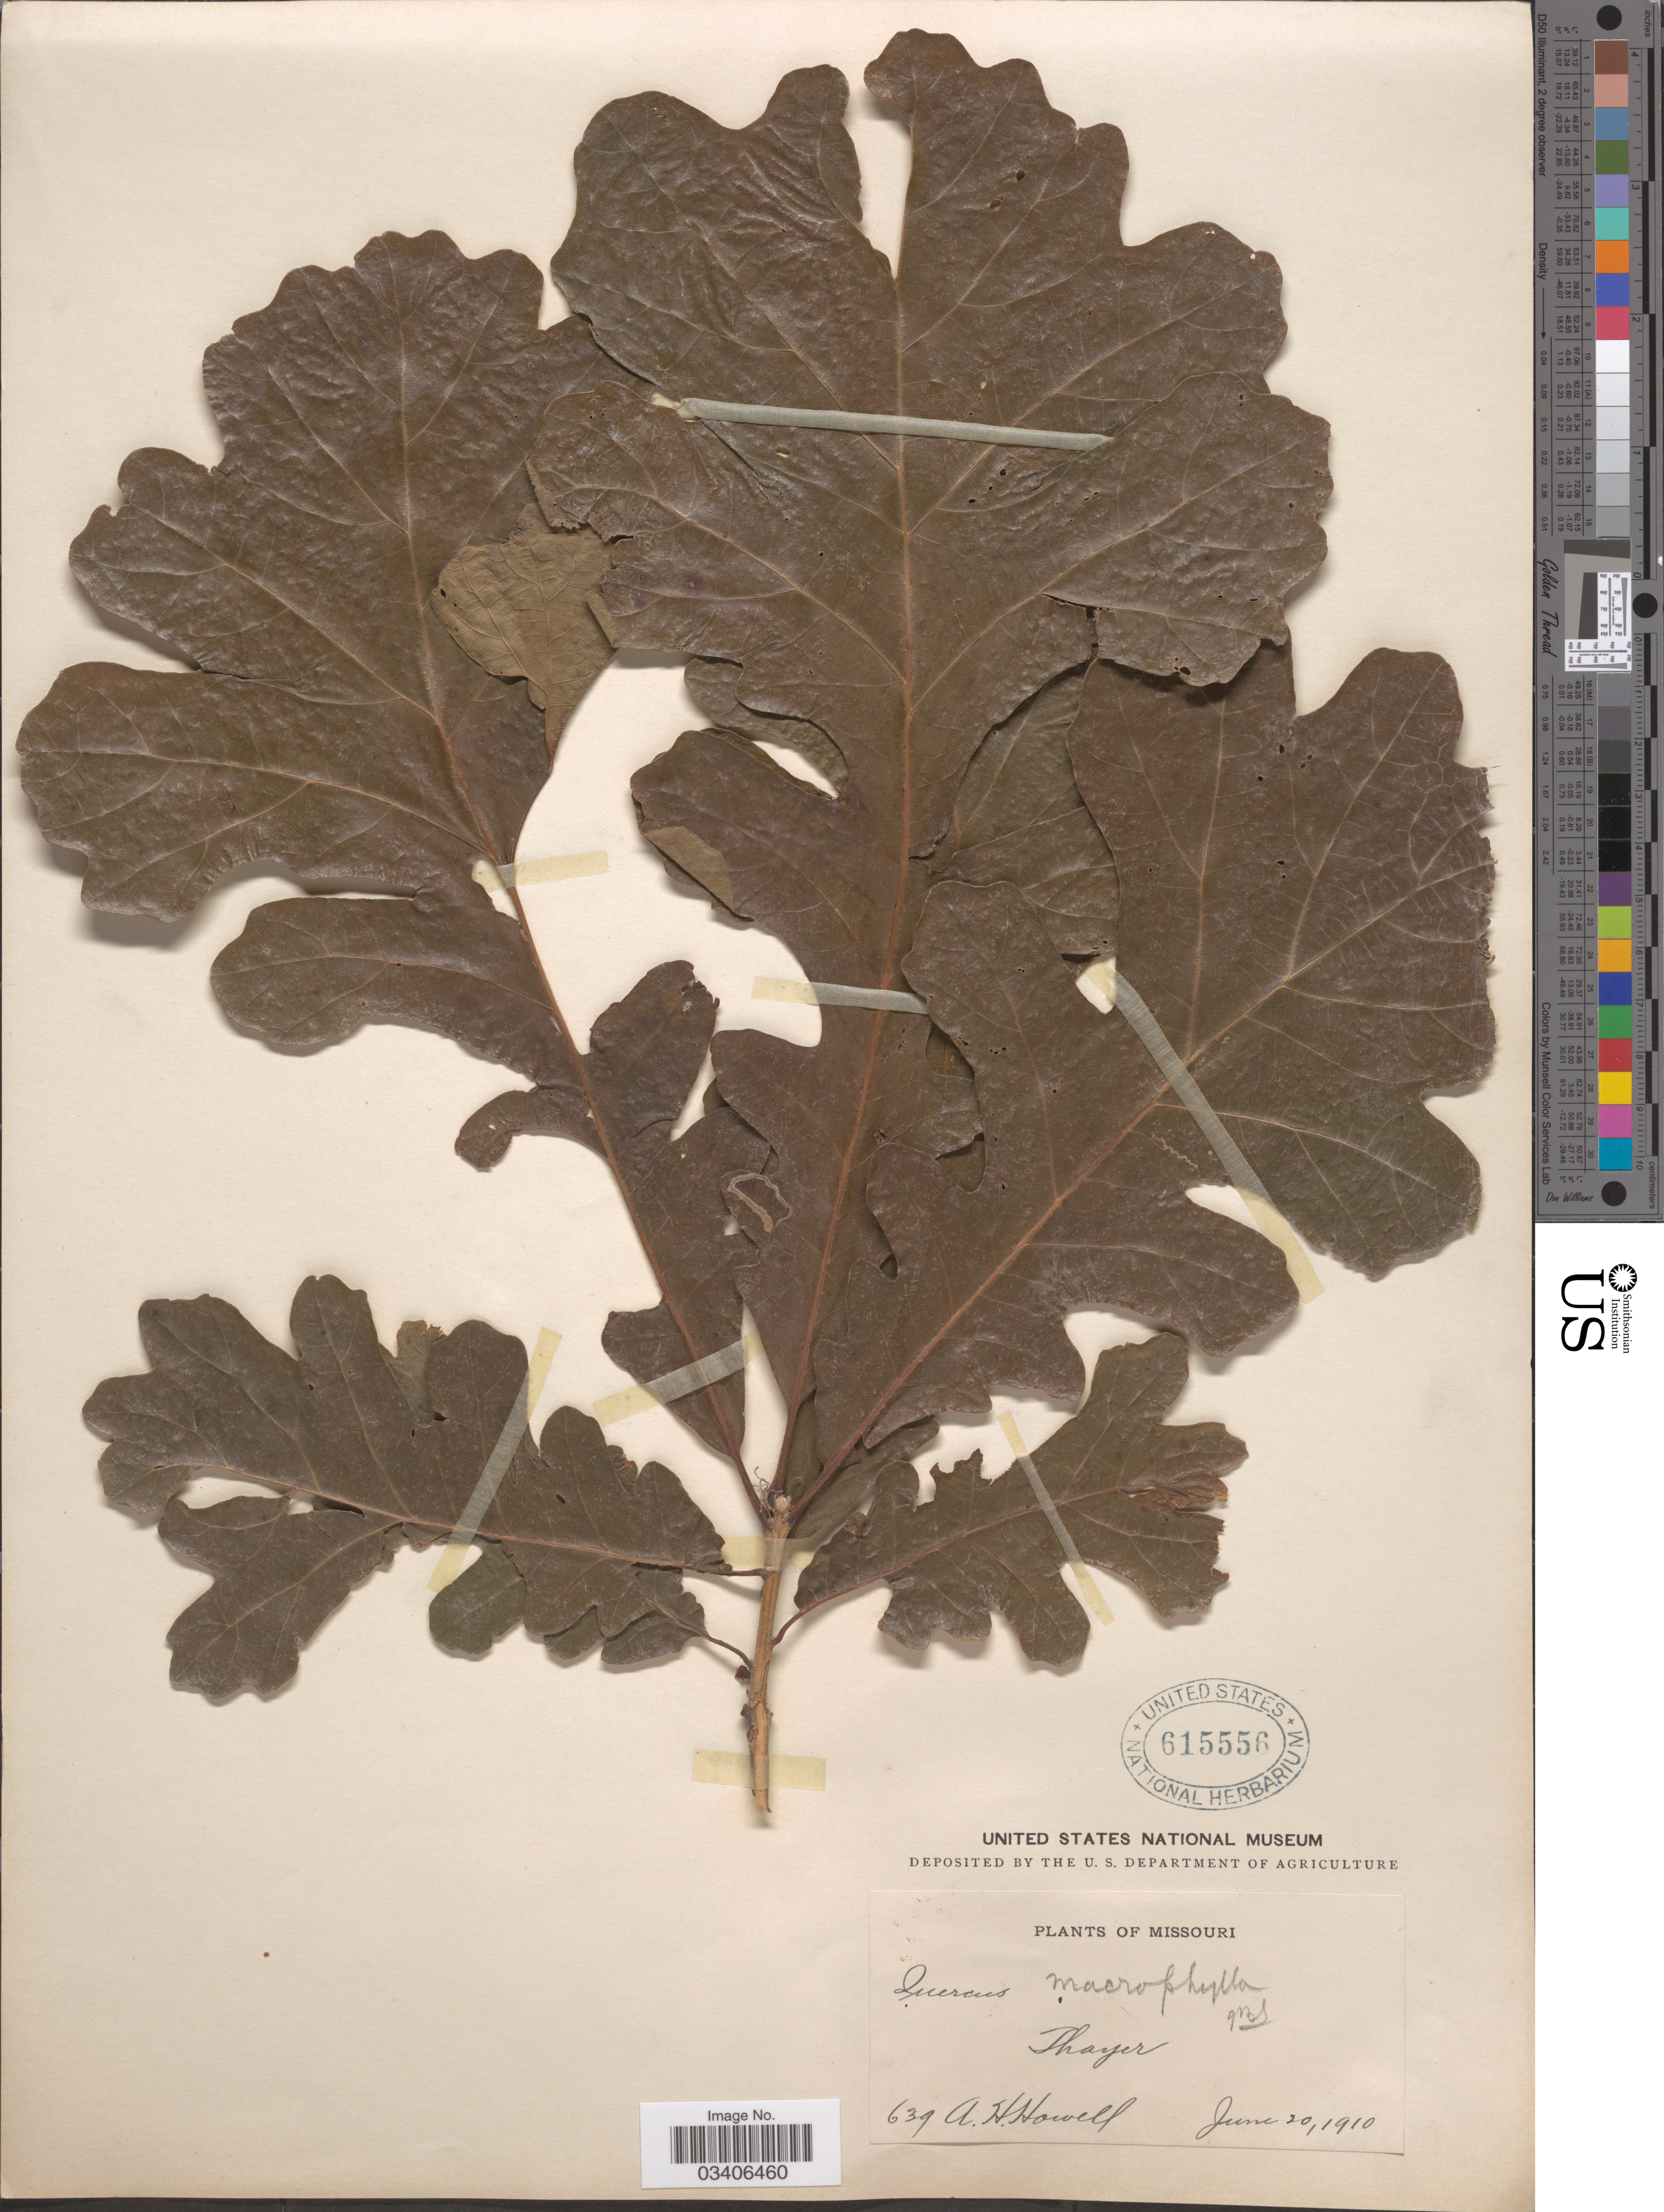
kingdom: Plantae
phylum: Tracheophyta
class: Magnoliopsida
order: Fagales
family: Fagaceae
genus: Quercus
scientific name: Quercus macrocarpa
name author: Michx.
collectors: A. Howell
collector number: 639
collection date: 1910-06-20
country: United States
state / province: Missouri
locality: Thayer.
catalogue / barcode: US 615556